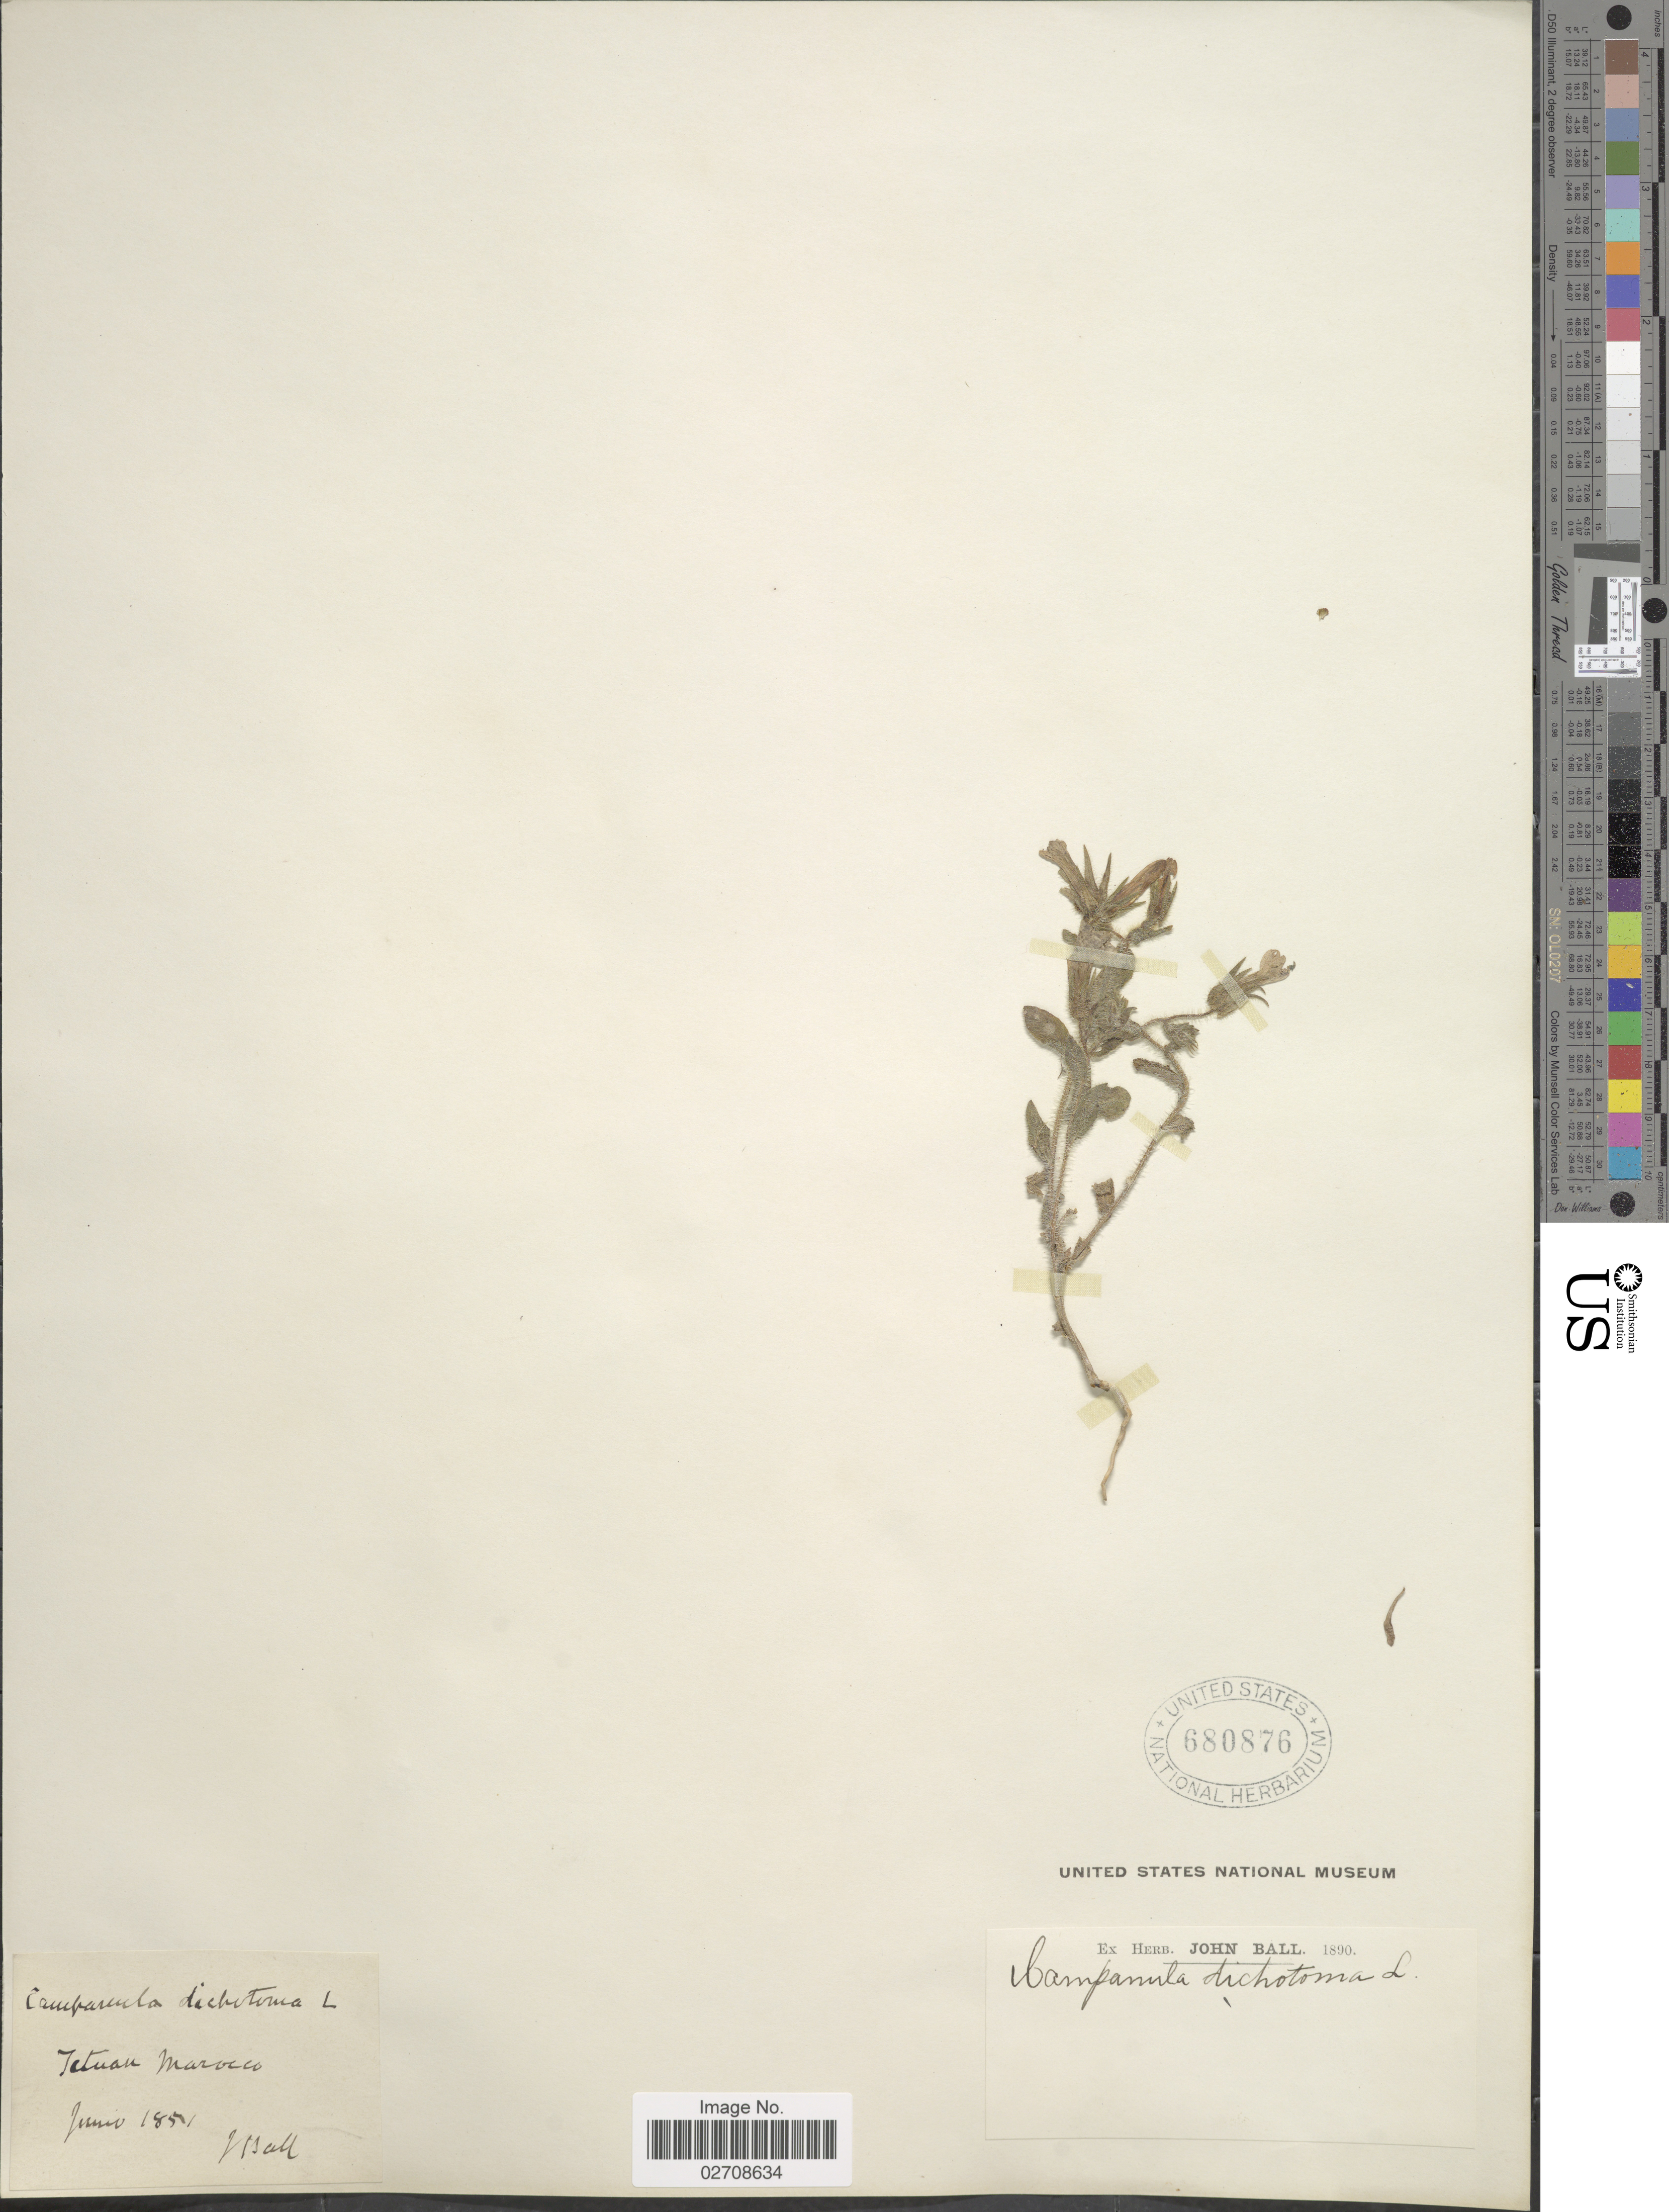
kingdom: Plantae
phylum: Tracheophyta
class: Magnoliopsida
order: Asterales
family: Campanulaceae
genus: Campanula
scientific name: Campanula dichotoma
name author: L.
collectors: J. Ball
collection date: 1851-06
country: Morocco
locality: Tetuan Marocco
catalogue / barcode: US 680876